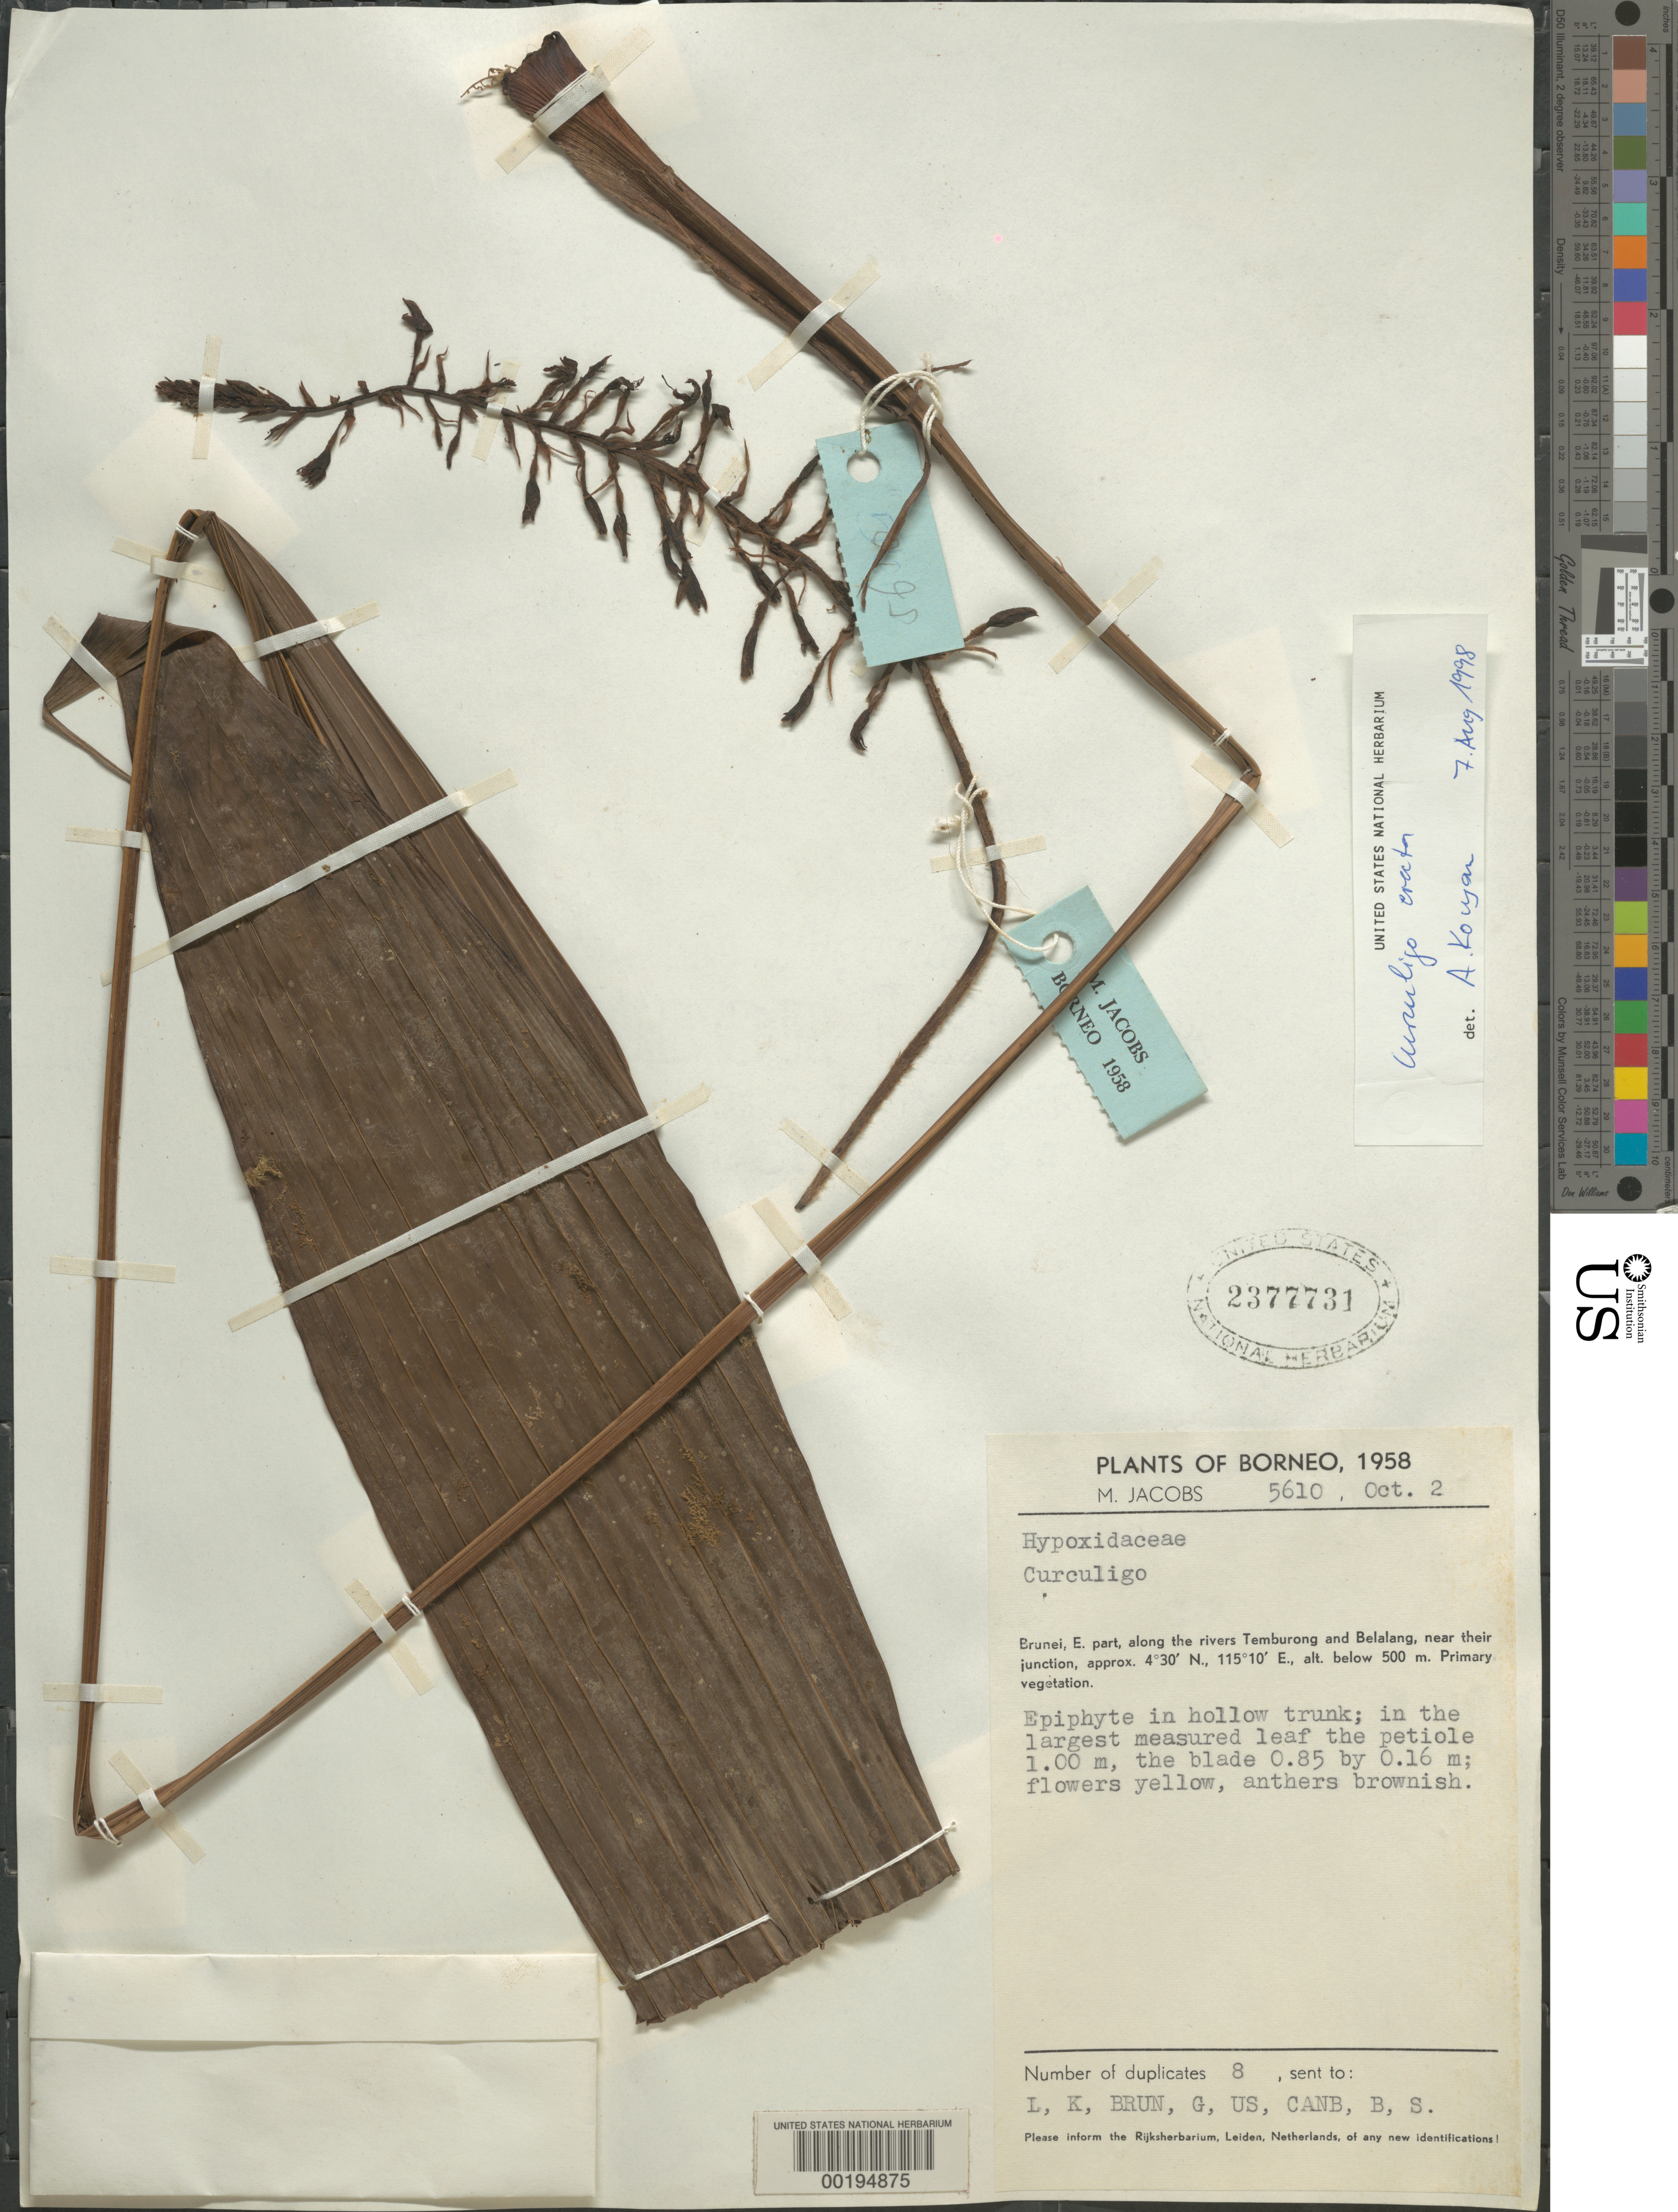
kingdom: Plantae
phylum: Tracheophyta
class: Liliopsida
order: Asparagales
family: Hypoxidaceae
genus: Curculigo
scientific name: Curculigo erecta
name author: Lauterb.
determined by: Kocyan, Alexander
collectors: M. R. Jacobs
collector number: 5610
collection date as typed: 02 Oct 1958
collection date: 1958-10-02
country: Brunei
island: Borneo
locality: E. part, along the rivers Temburong & Belalang, near their junction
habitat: Primary vegetation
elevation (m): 500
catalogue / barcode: US 2377731